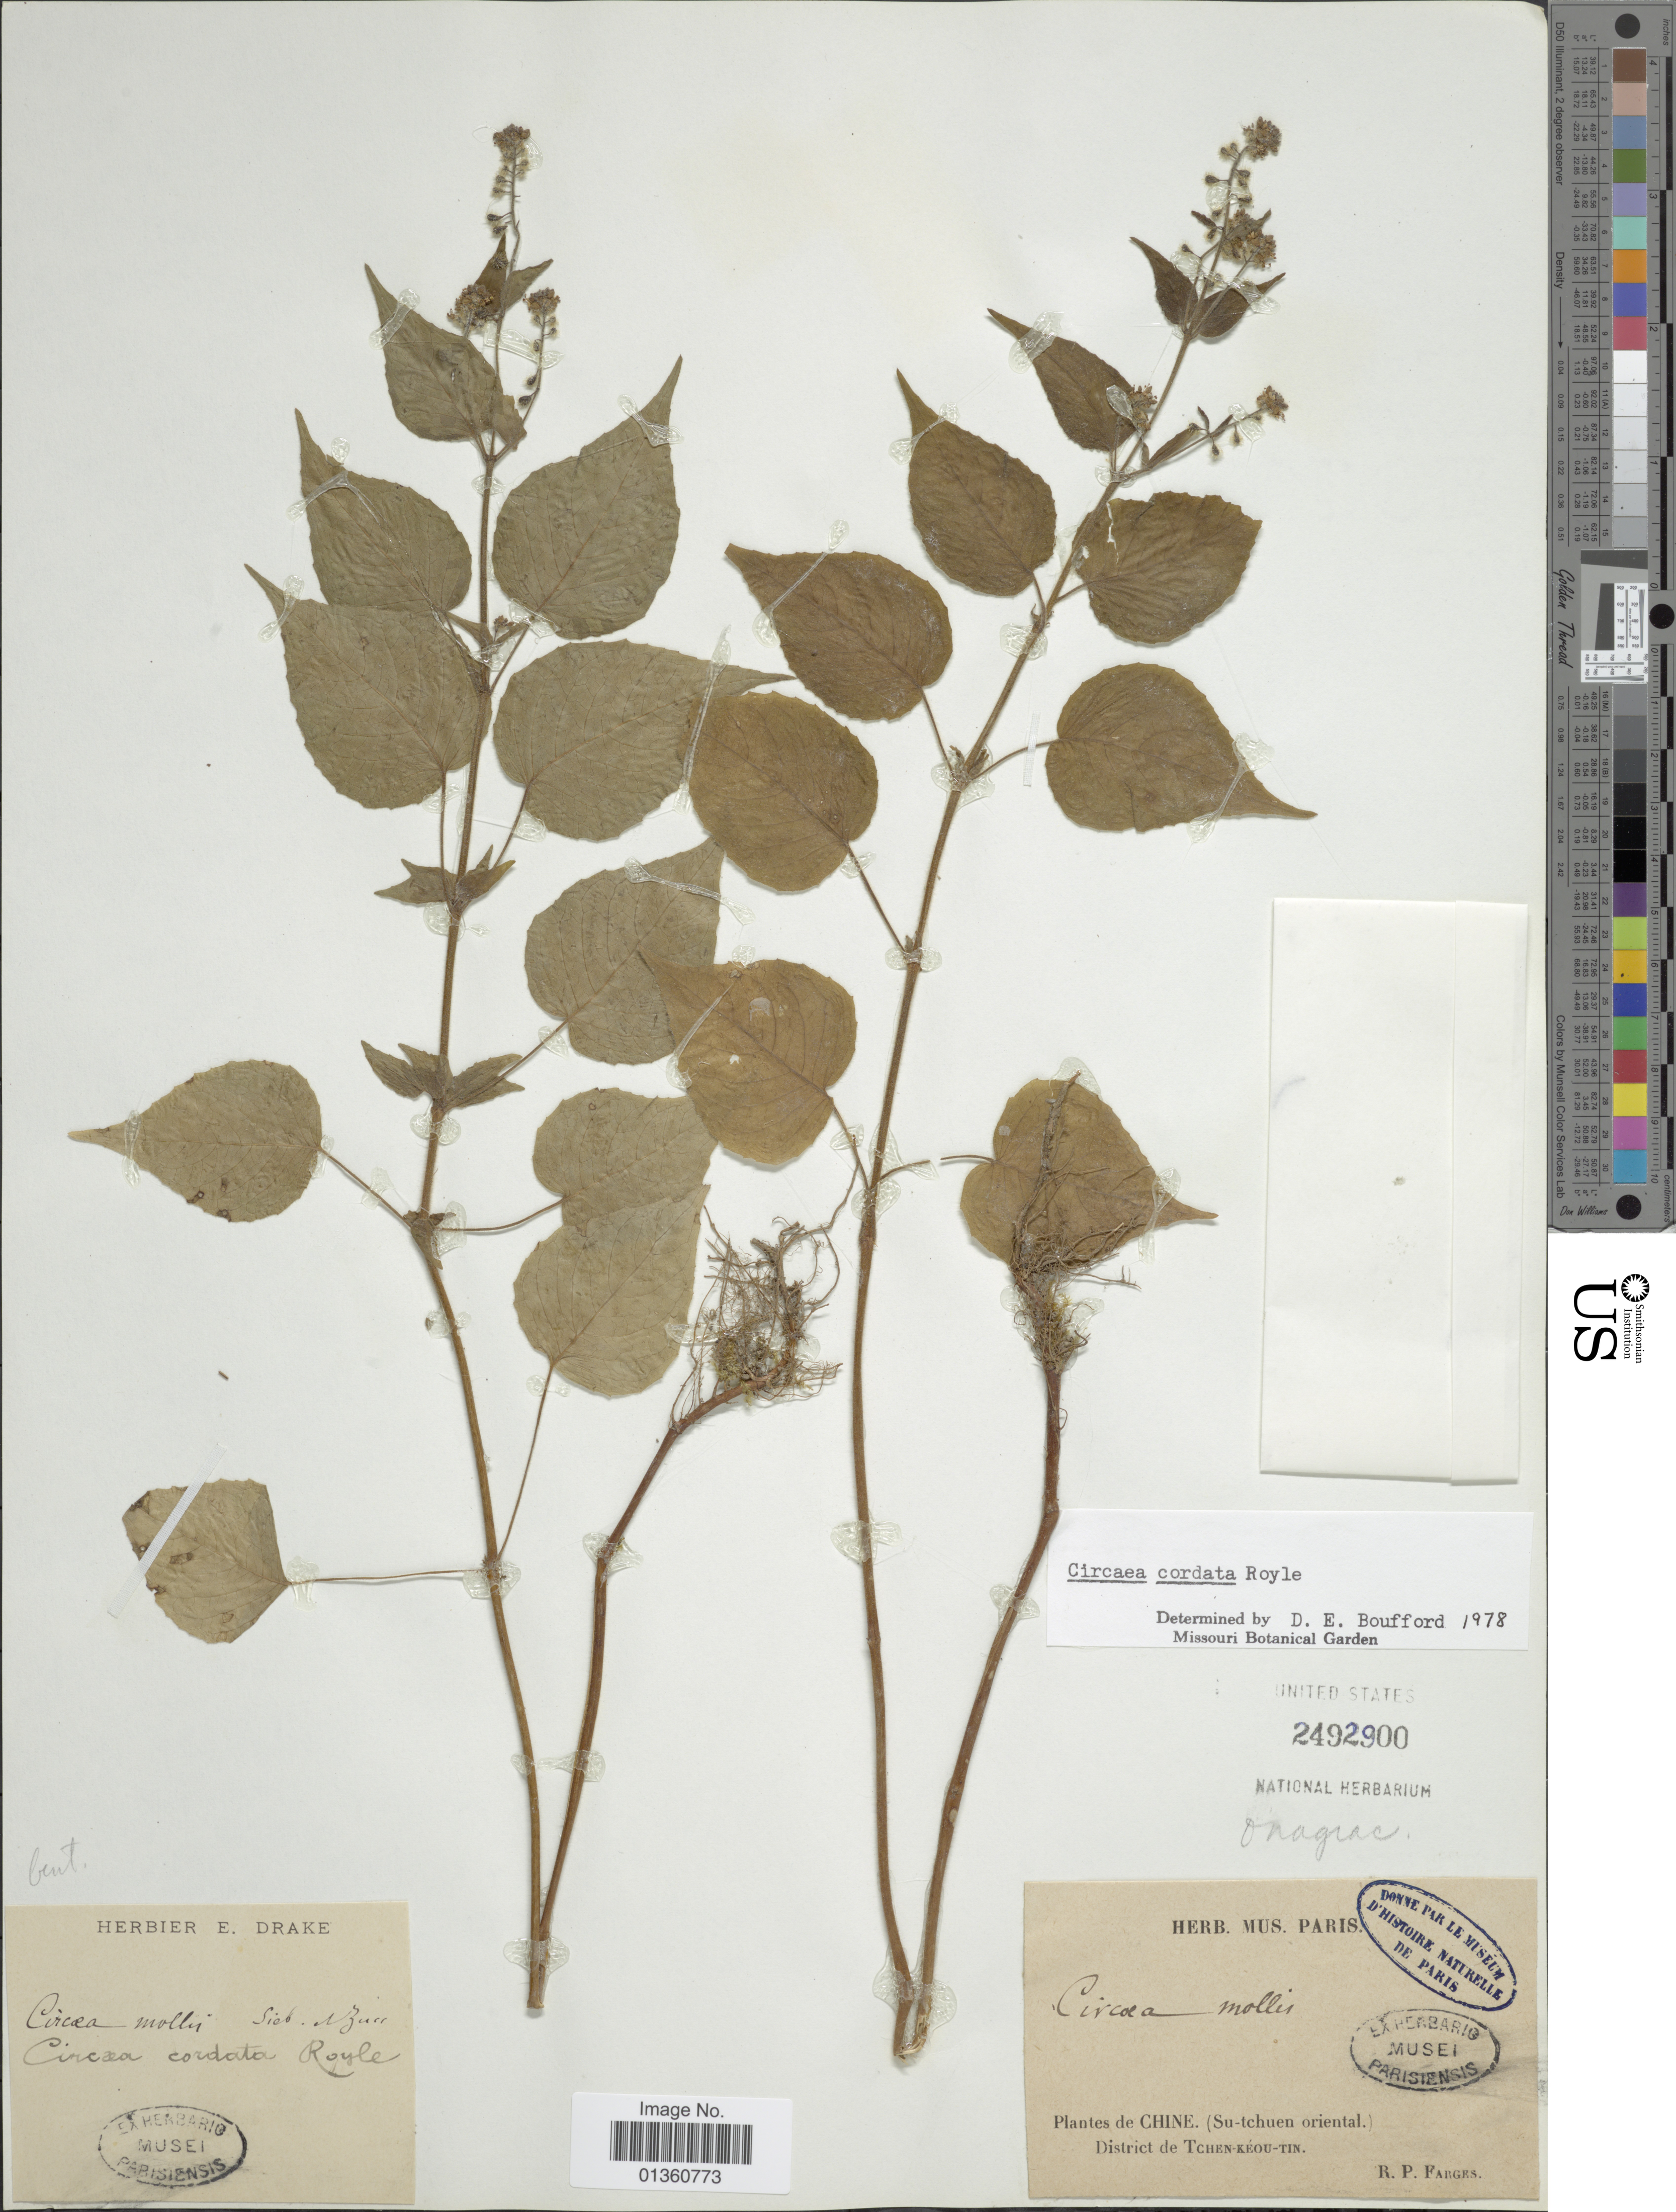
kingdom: Plantae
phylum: Tracheophyta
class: Magnoliopsida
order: Myrtales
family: Onagraceae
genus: Circaea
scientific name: Circaea cordata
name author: Royle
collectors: R. Farges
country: China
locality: (Su-tchuen oriental.). District de Tchen-Kéou-Tin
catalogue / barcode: US 2492900